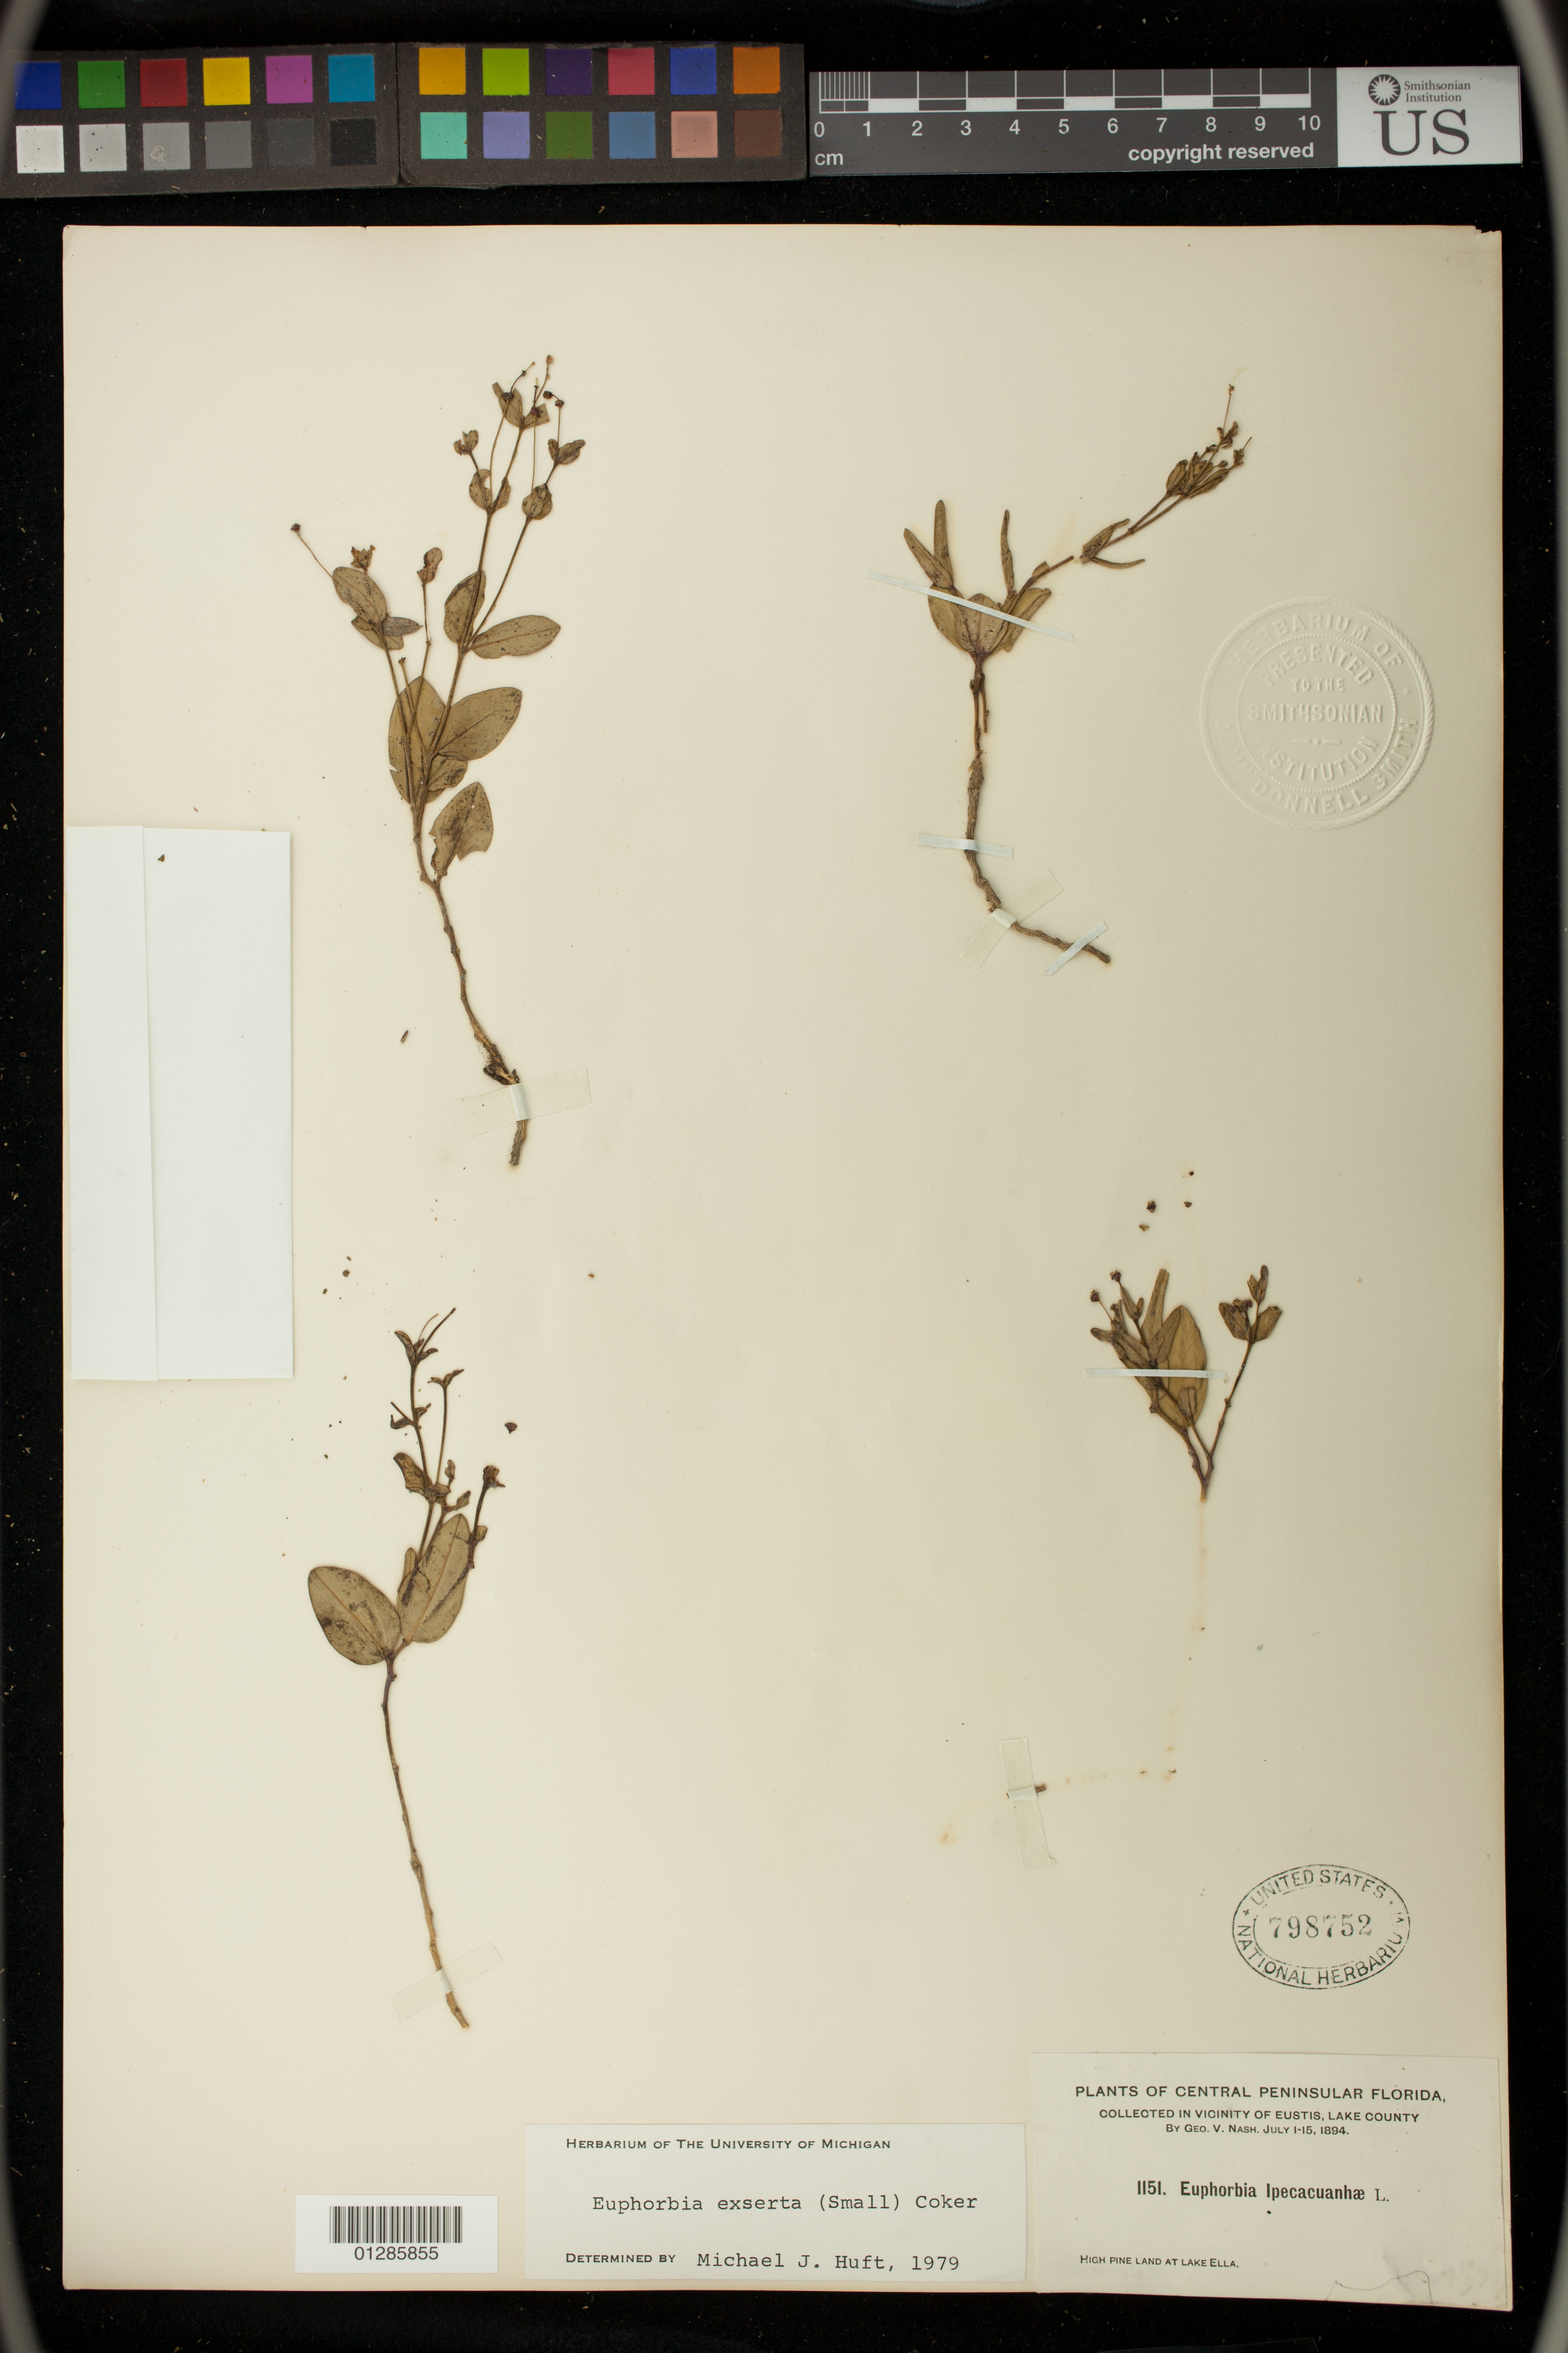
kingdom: Plantae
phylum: Tracheophyta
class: Magnoliopsida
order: Malpighiales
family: Euphorbiaceae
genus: Euphorbia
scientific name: Euphorbia exserta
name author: (Small) Coker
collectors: G. V. Nash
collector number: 1151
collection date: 1894-07-01/1894-07-15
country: United States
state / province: Florida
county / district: Lake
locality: Lake Ella, Eustis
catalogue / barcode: US 798752